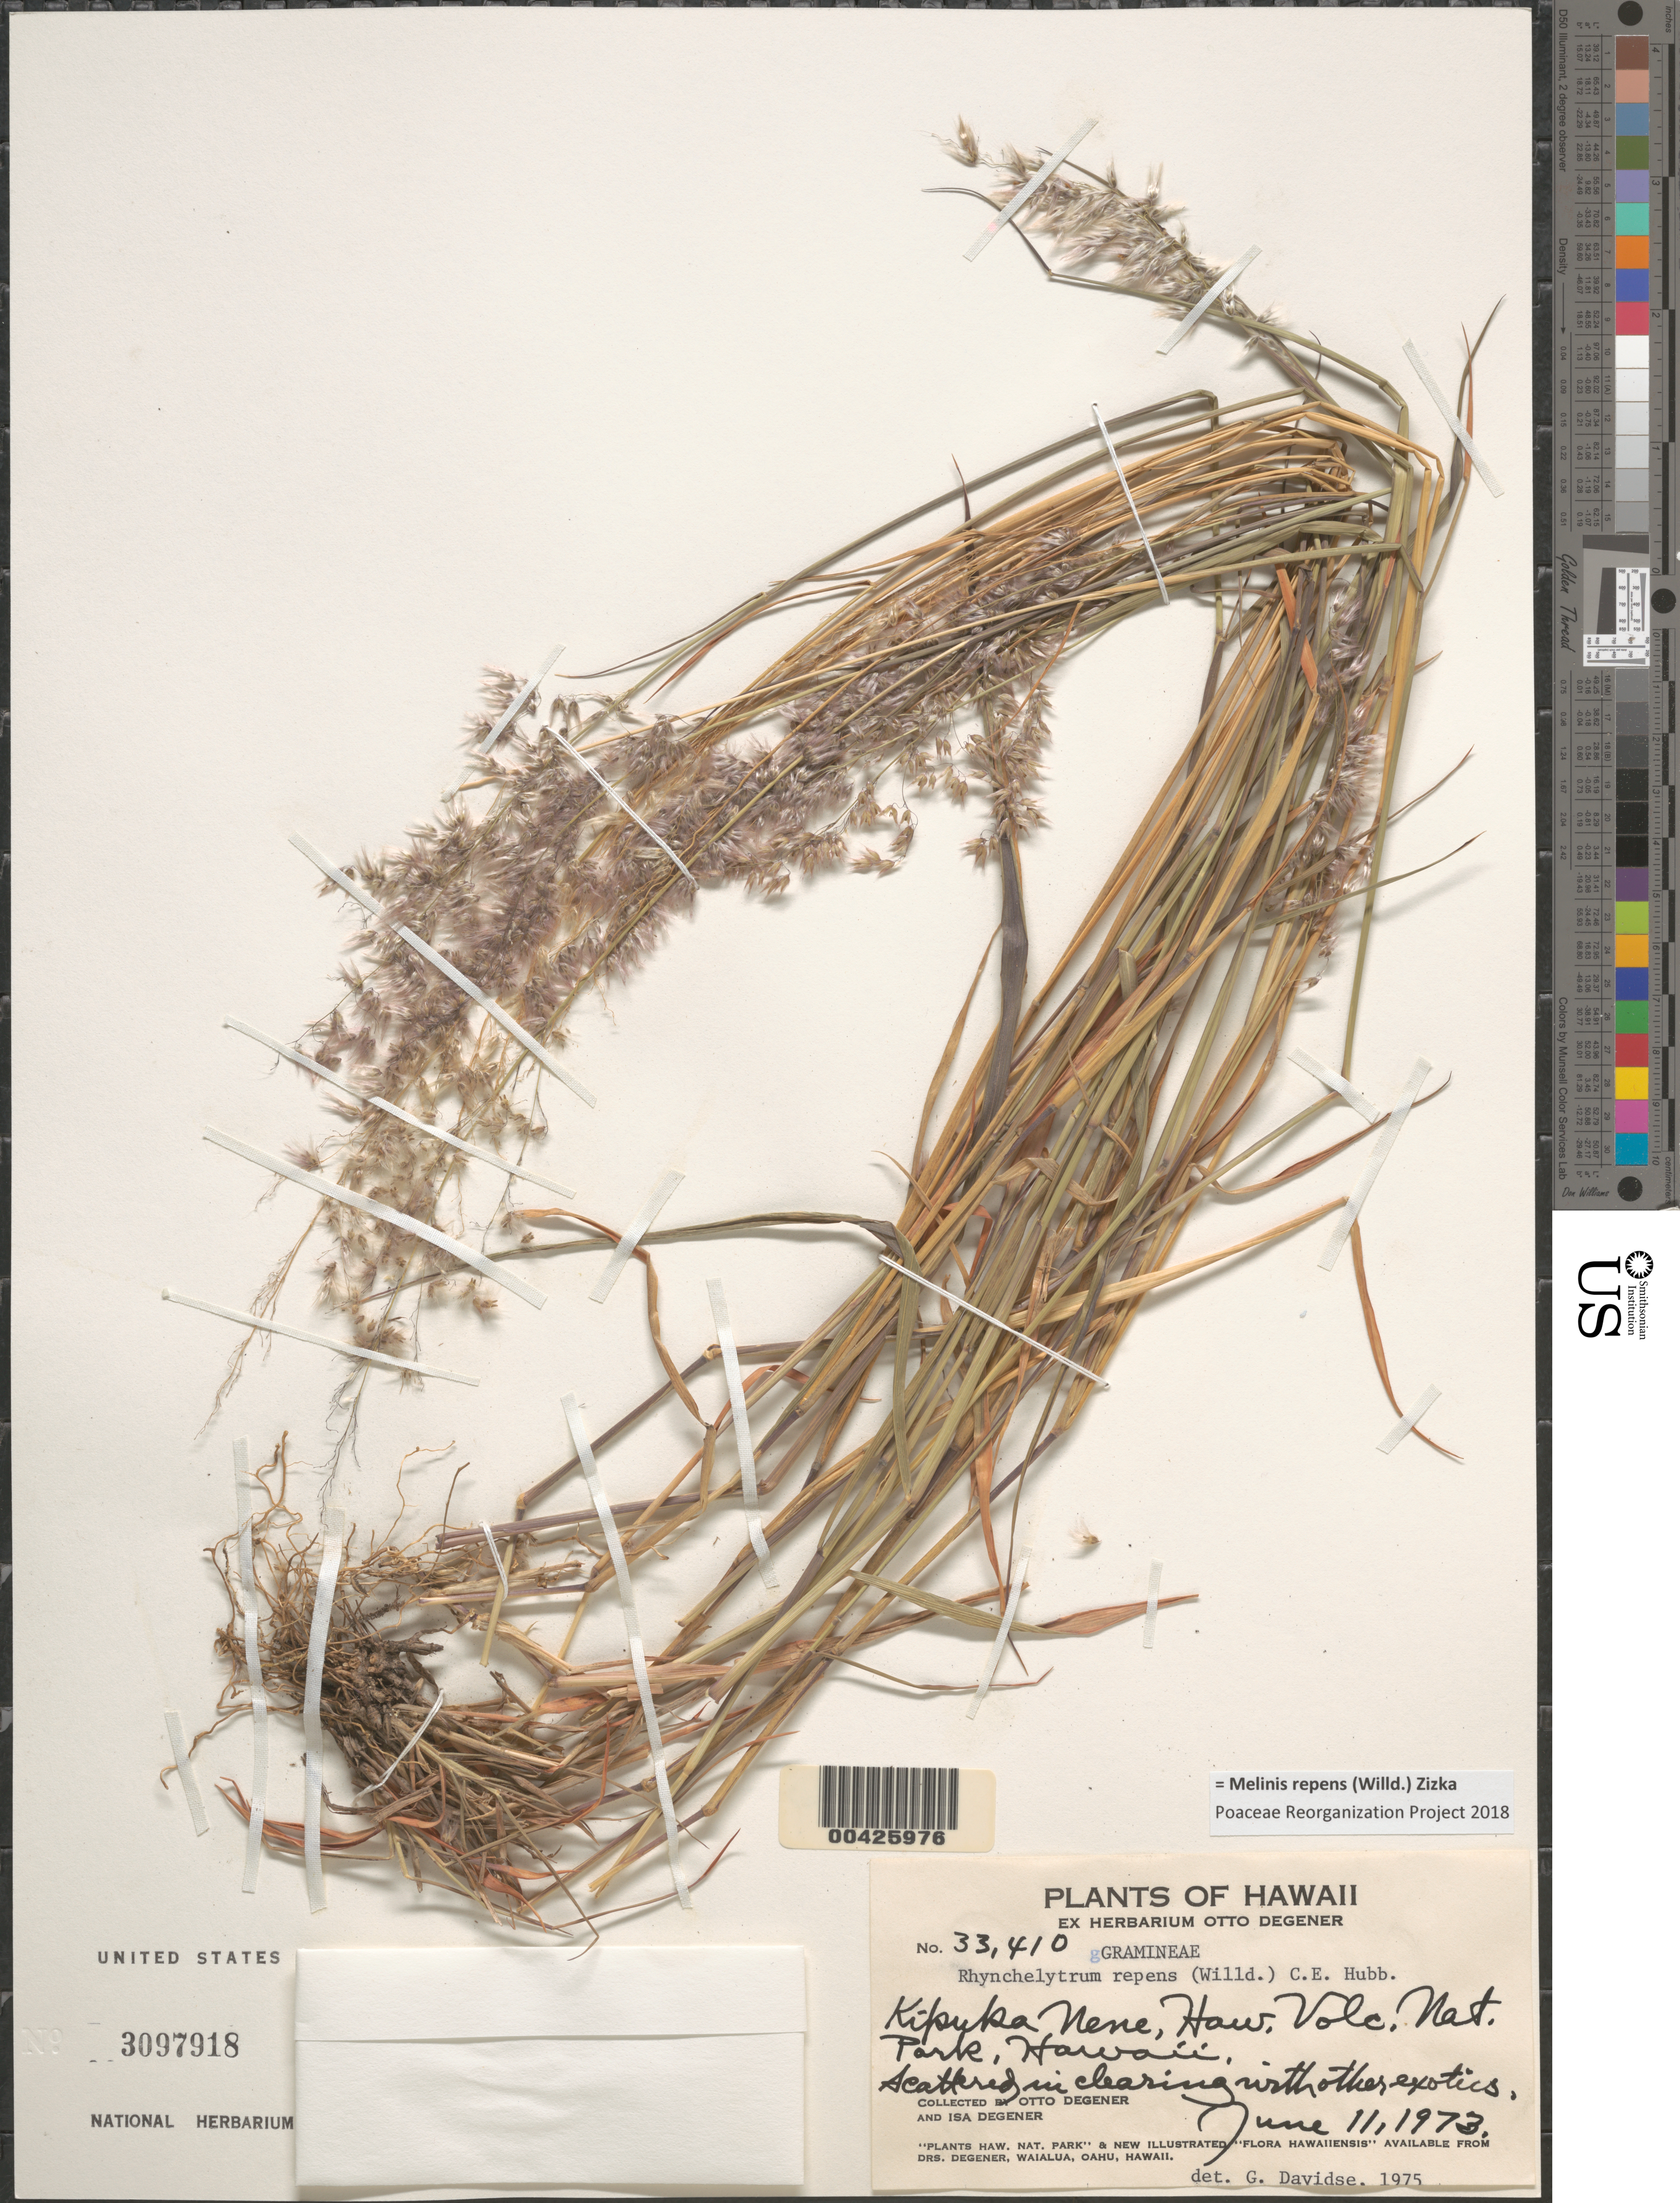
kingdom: Plantae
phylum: Tracheophyta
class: Liliopsida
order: Poales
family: Poaceae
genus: Melinis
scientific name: Melinis repens subsp. repens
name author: (Willd.) Zizka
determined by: Faccenda, K.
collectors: O. Degener & I. Degener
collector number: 33410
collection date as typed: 11 Jun 1973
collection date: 1973-06-11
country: United States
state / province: Hawaii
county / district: Hawaii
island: Hawaii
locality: Kipuka Nene, Hawaii Volcanoes National Park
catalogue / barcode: US 3097918